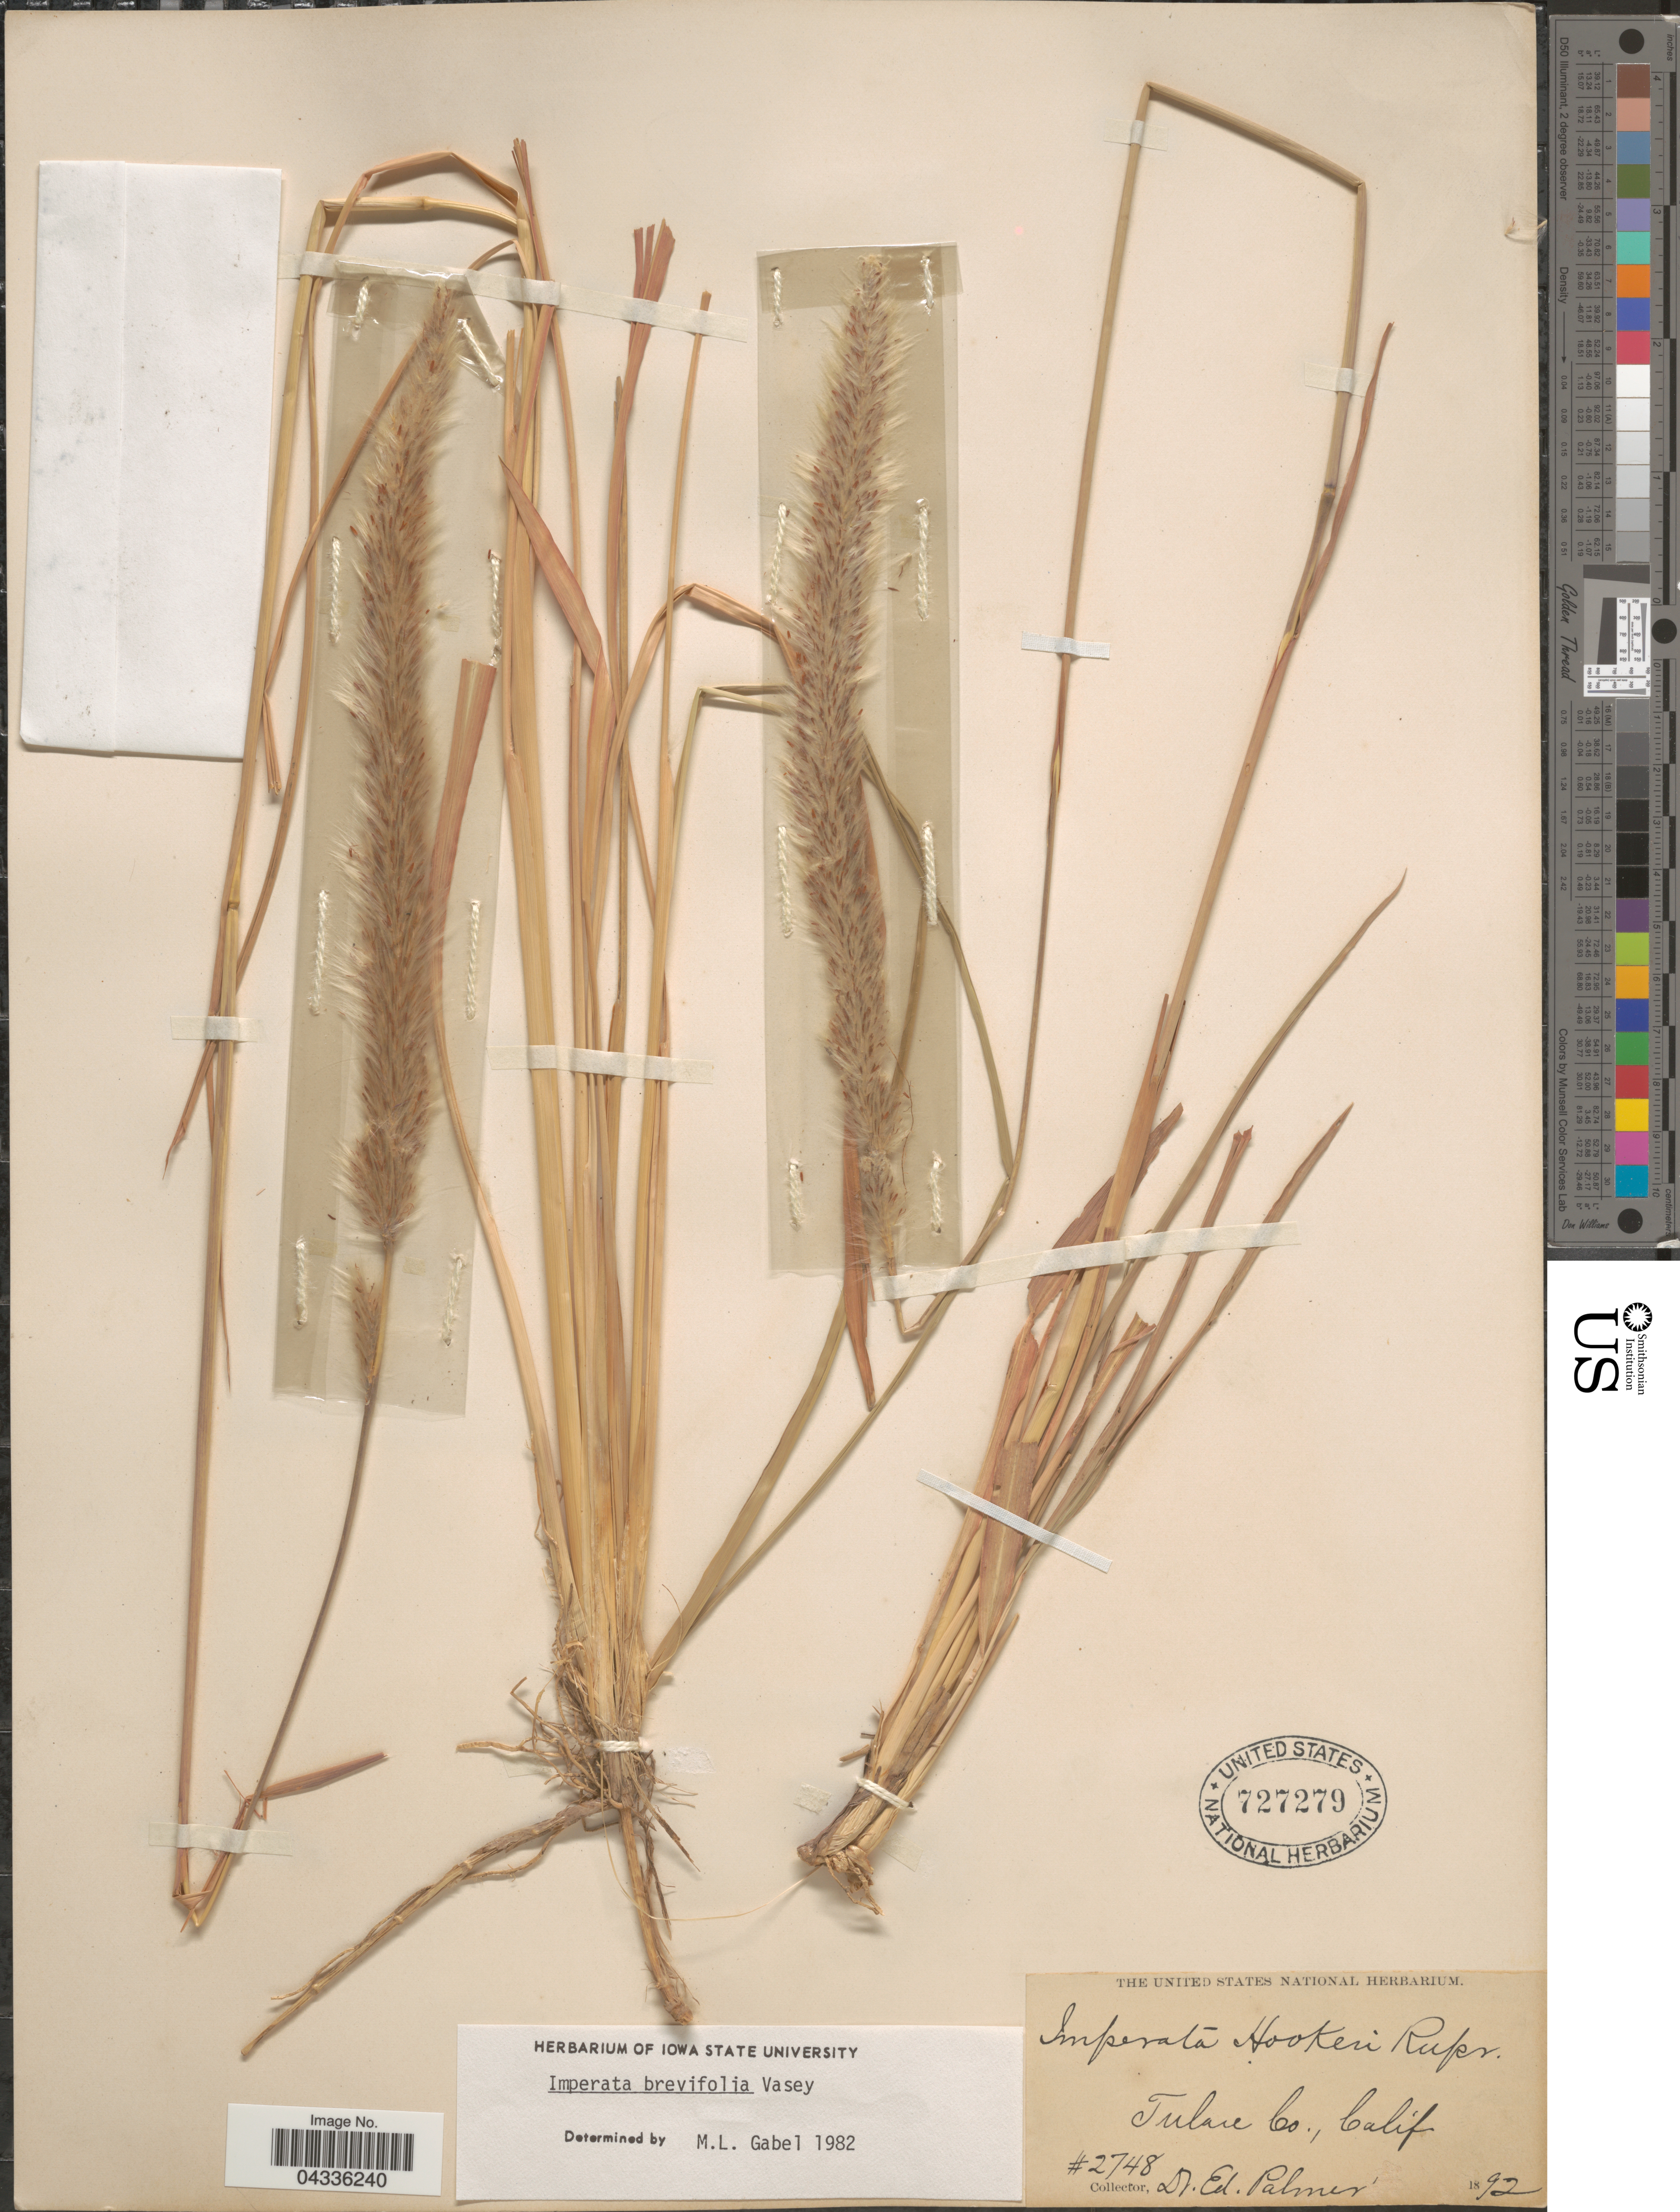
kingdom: Plantae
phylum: Tracheophyta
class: Liliopsida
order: Poales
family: Poaceae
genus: Imperata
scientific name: Imperata brevifolia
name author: Vasey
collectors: E. Palmer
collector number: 2748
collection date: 1892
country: United States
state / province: California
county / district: Tulare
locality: Tulare Co.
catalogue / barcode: US 727279